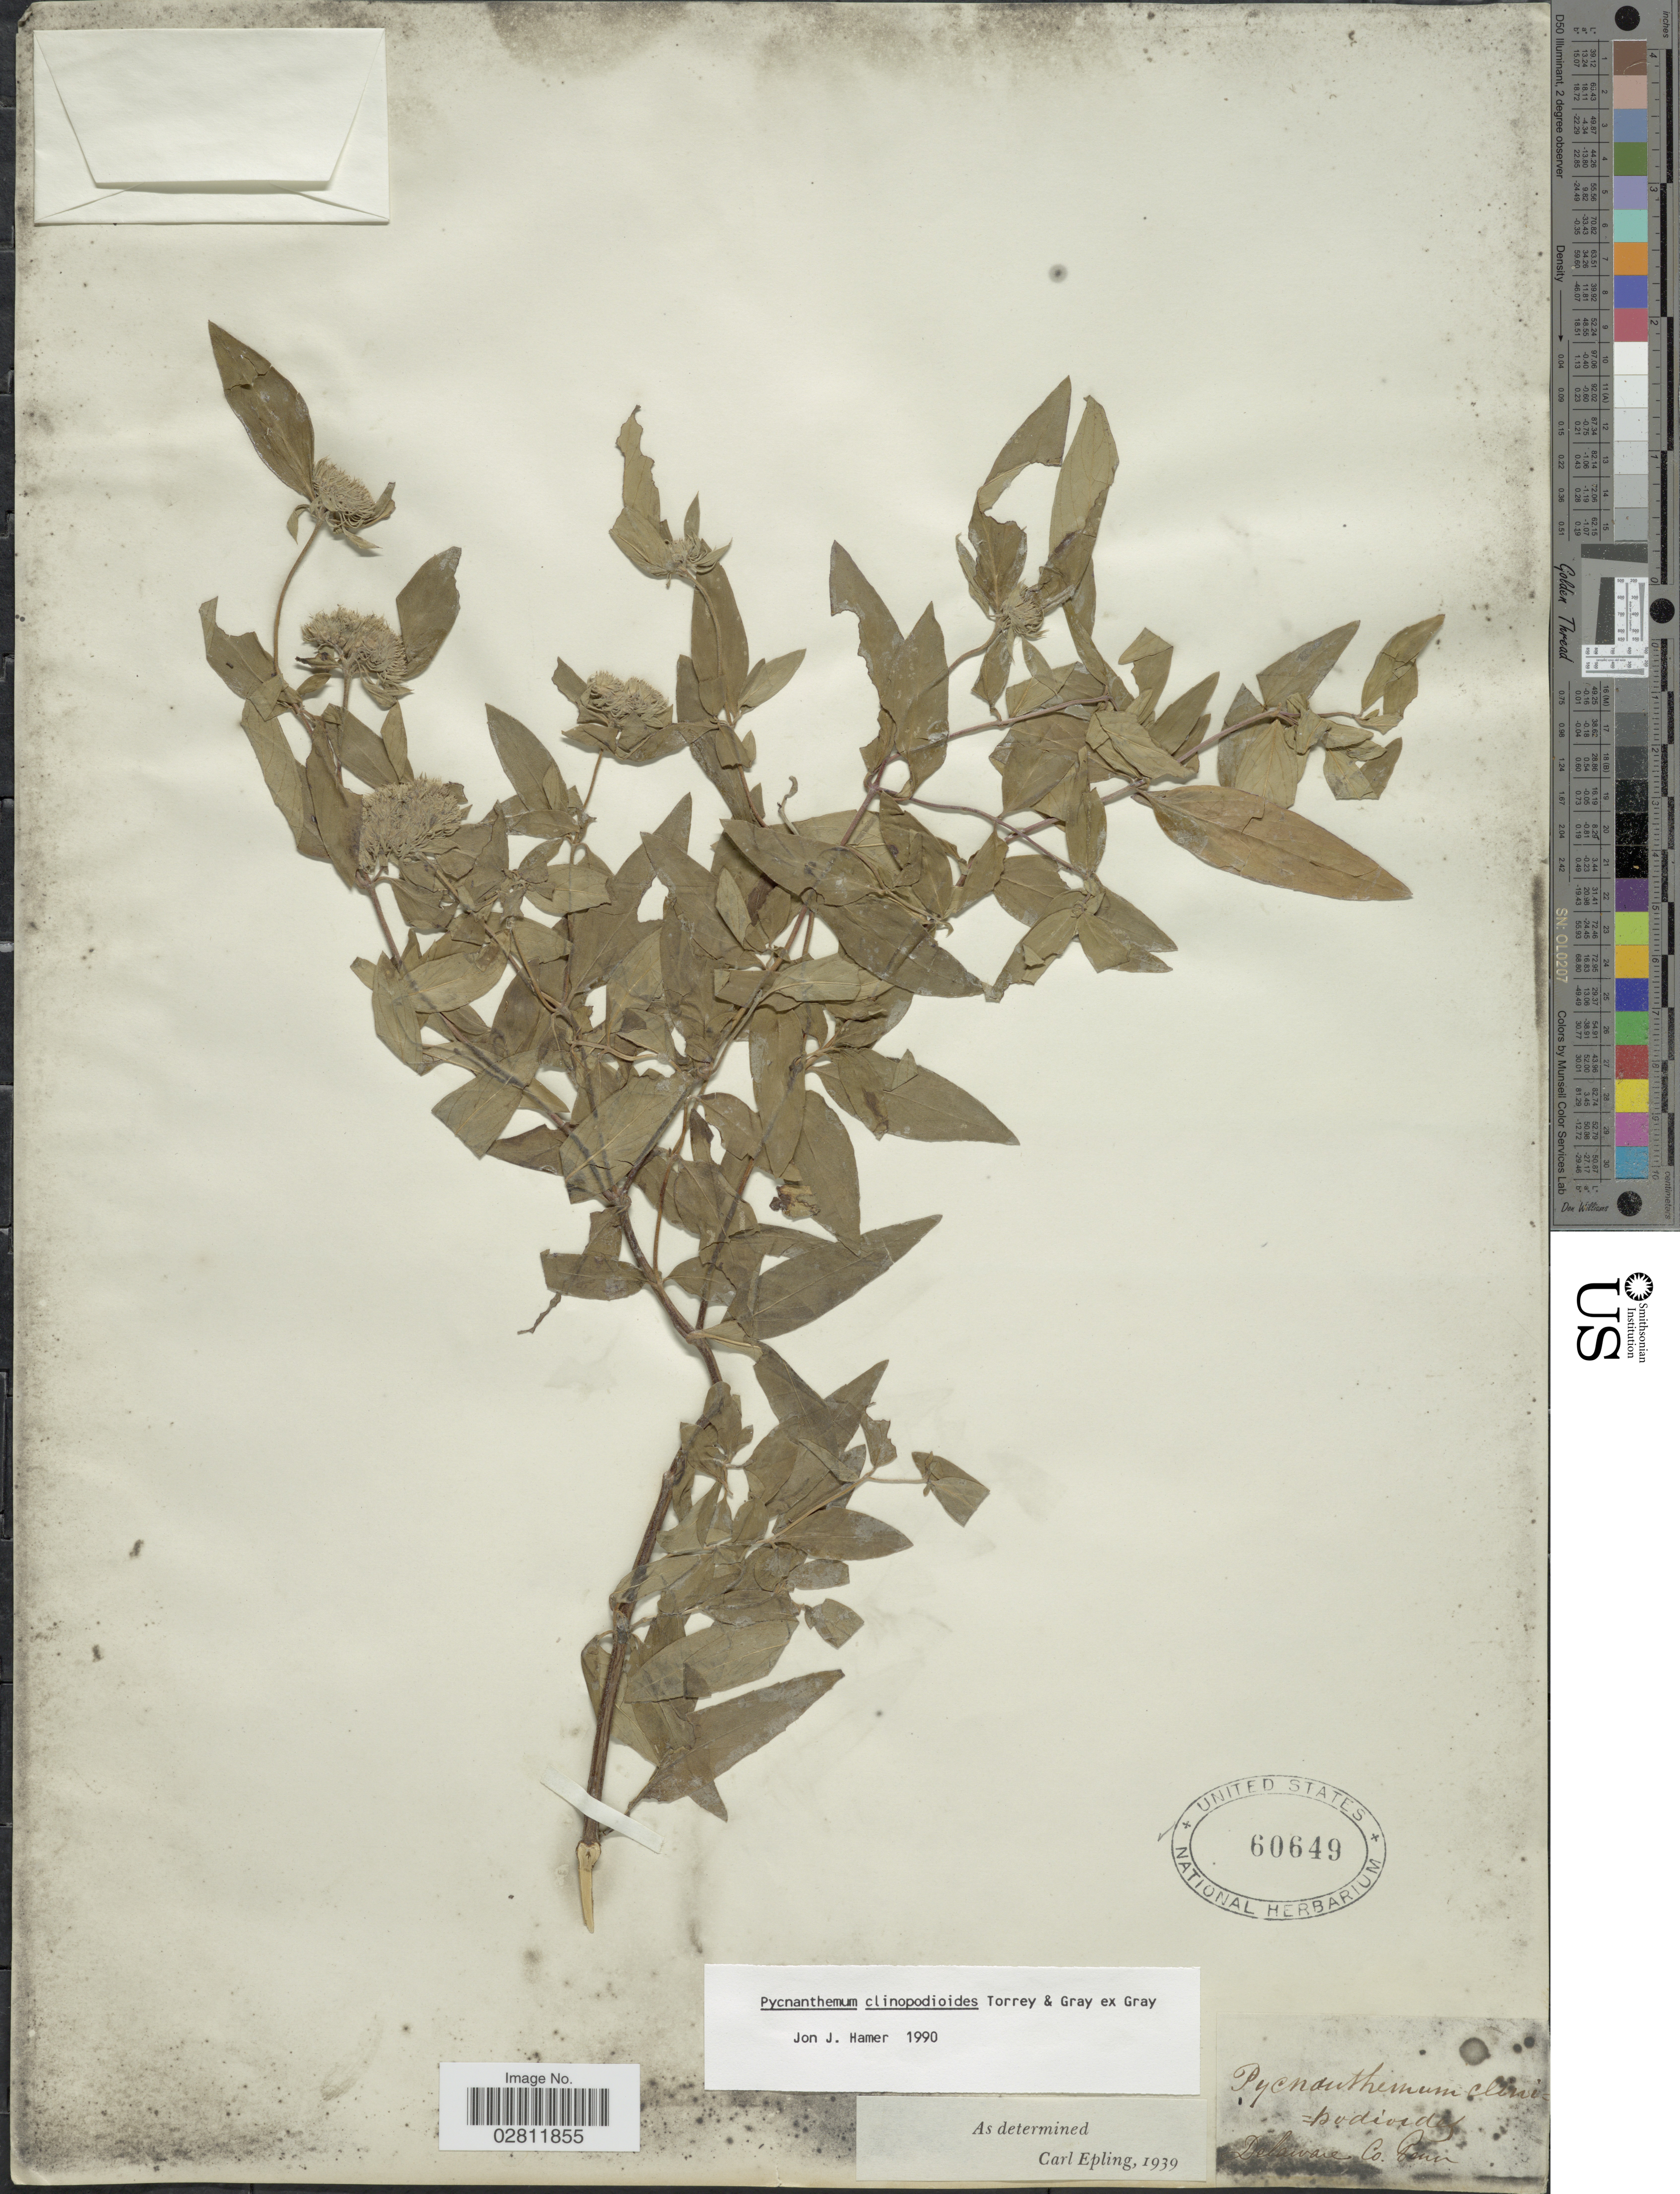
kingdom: Plantae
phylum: Tracheophyta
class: Magnoliopsida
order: Lamiales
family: Lamiaceae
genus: Pycnanthemum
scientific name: Pycnanthemum clinopodioides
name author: Torr. & A. Gray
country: United States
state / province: Pennsylvania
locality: Delaware Co.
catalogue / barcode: US 60649